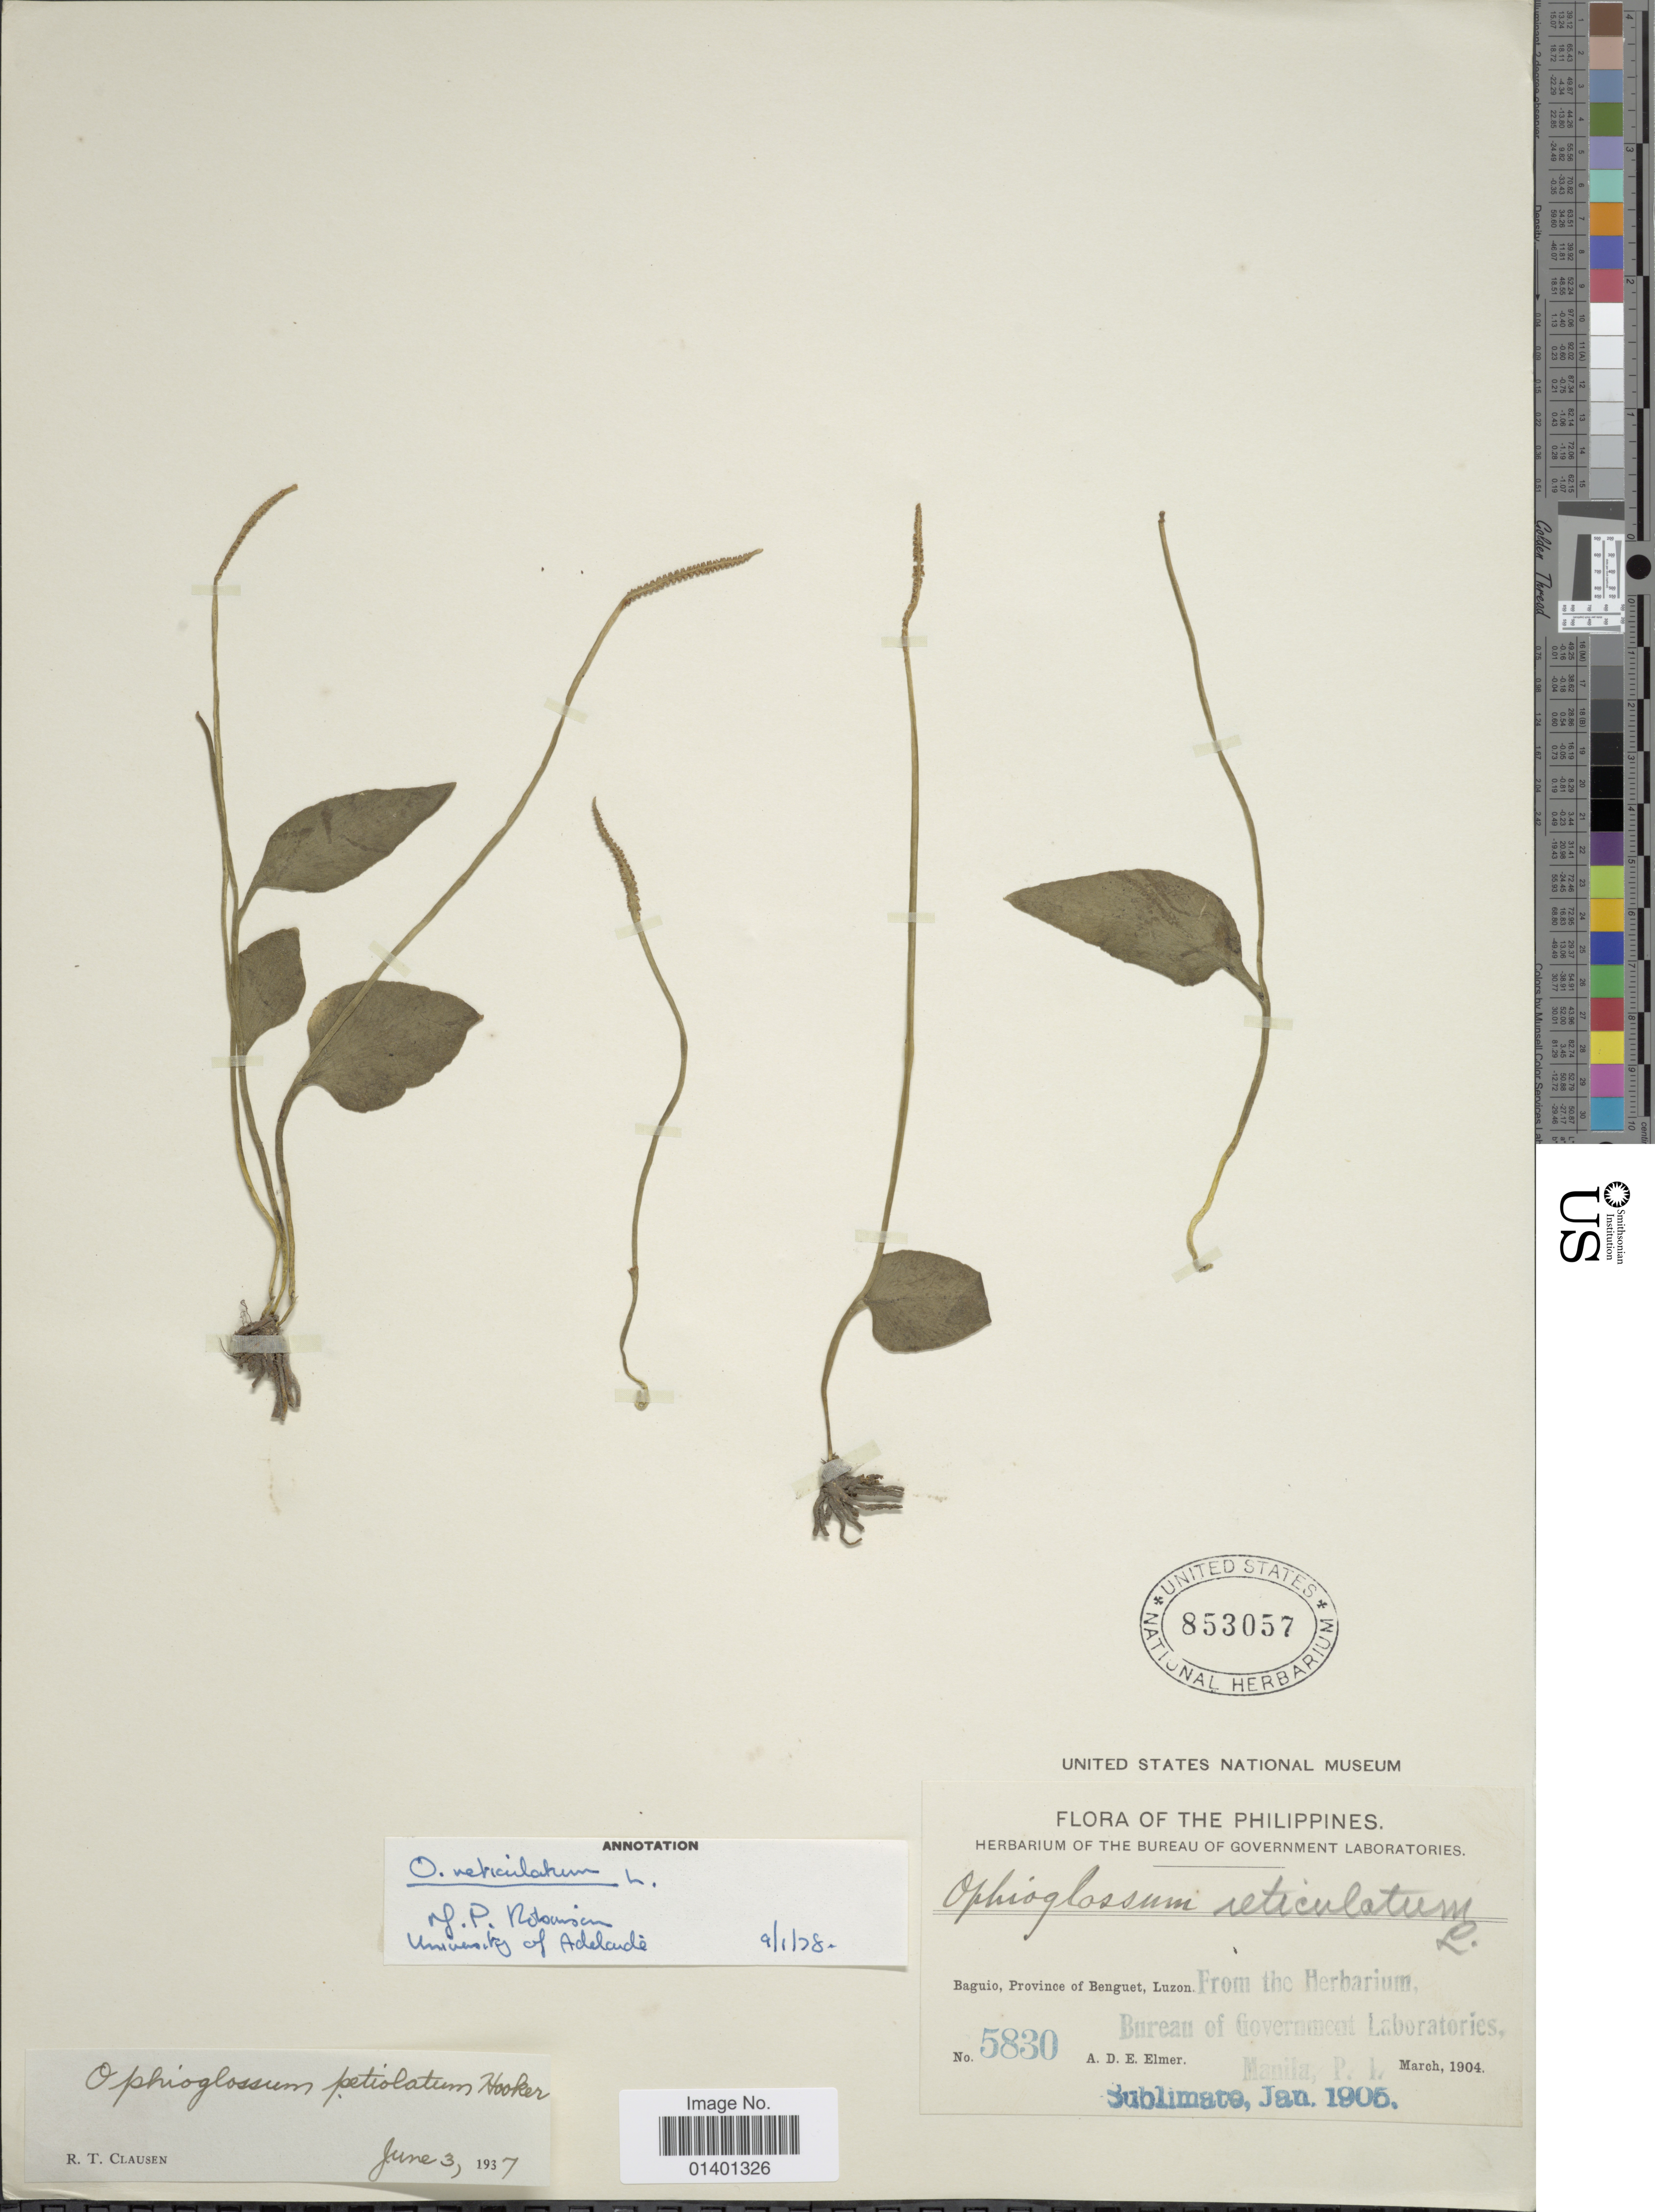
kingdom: Plantae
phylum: Tracheophyta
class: Polypodiopsida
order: Ophioglossales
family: Ophioglossaceae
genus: Ophioglossum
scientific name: Ophioglossum reticulatum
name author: L.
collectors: A. D. E. Elmer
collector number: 5830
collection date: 1904-03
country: Philippines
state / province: Central Luzon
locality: Baguio, Province of Benguet, Luzon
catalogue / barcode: US 853057